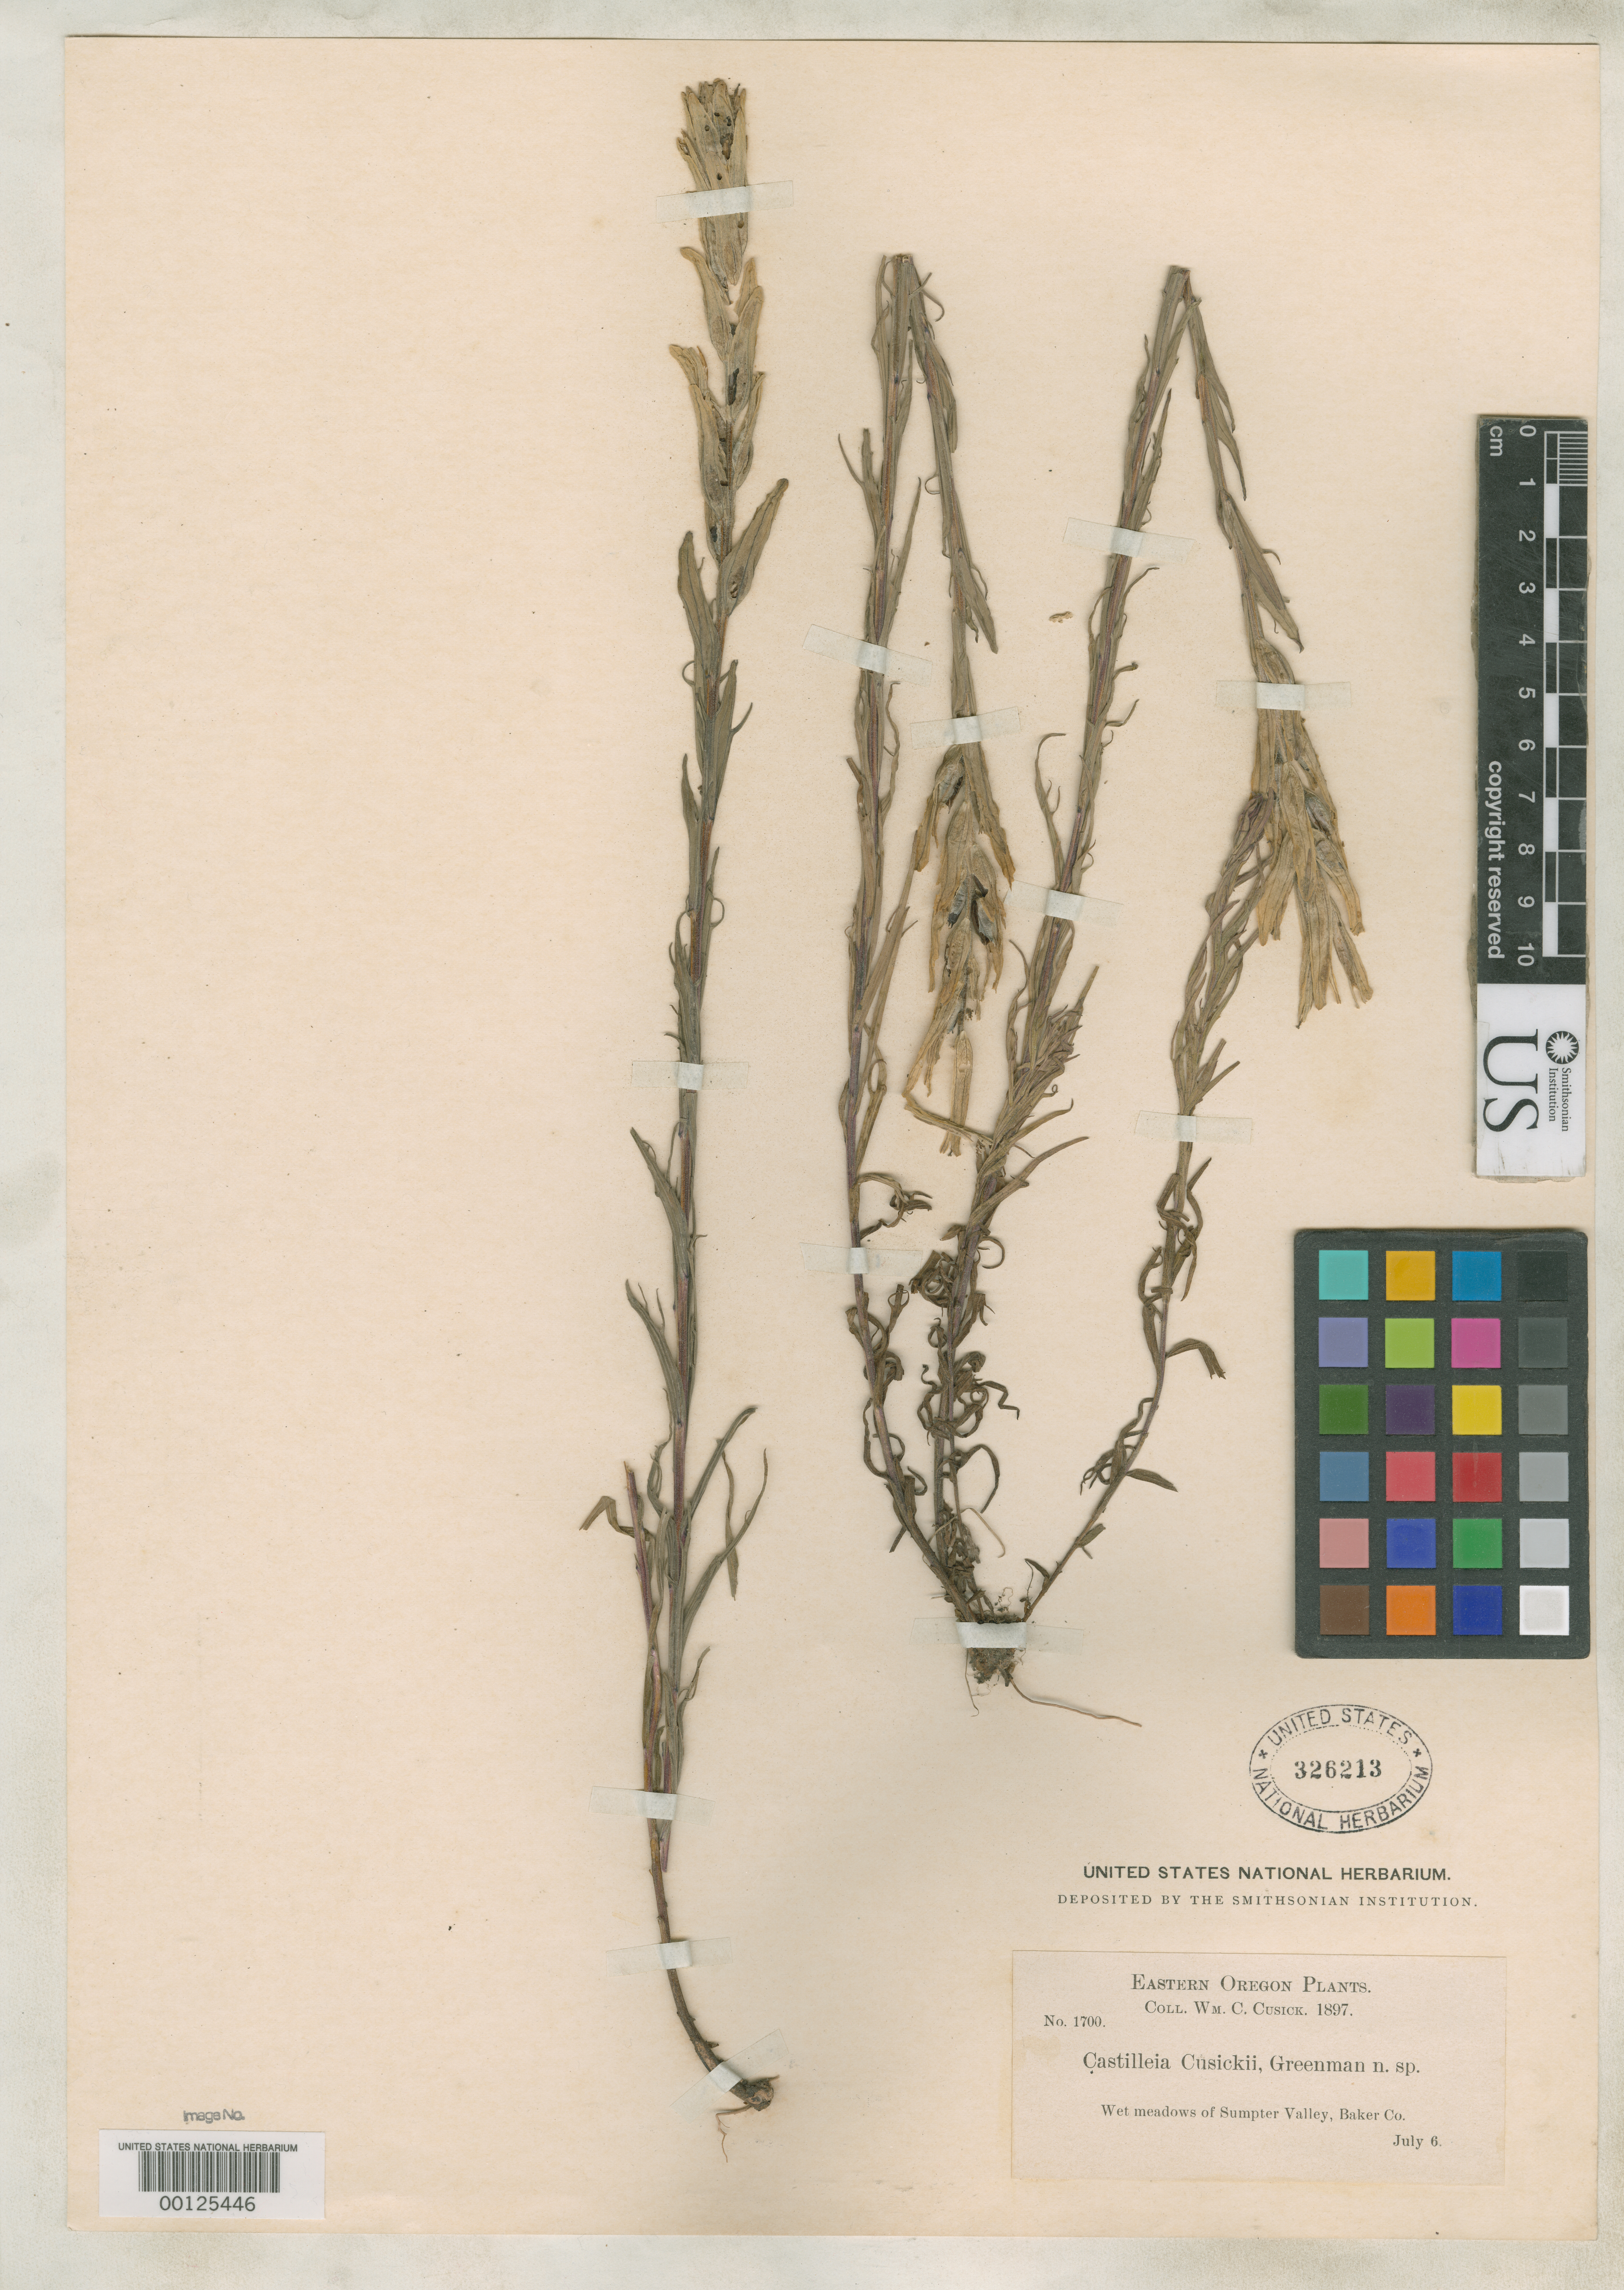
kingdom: Plantae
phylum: Tracheophyta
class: Magnoliopsida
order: Lamiales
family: Orobanchaceae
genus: Castilleja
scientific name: Castilleja cusickii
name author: Greenm.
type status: Isotype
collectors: W. C. Cusick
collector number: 1700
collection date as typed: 06 Jul 1897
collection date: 1897-07-06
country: United States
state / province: Oregon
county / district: Baker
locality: Sumpter Valley.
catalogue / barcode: US 326213